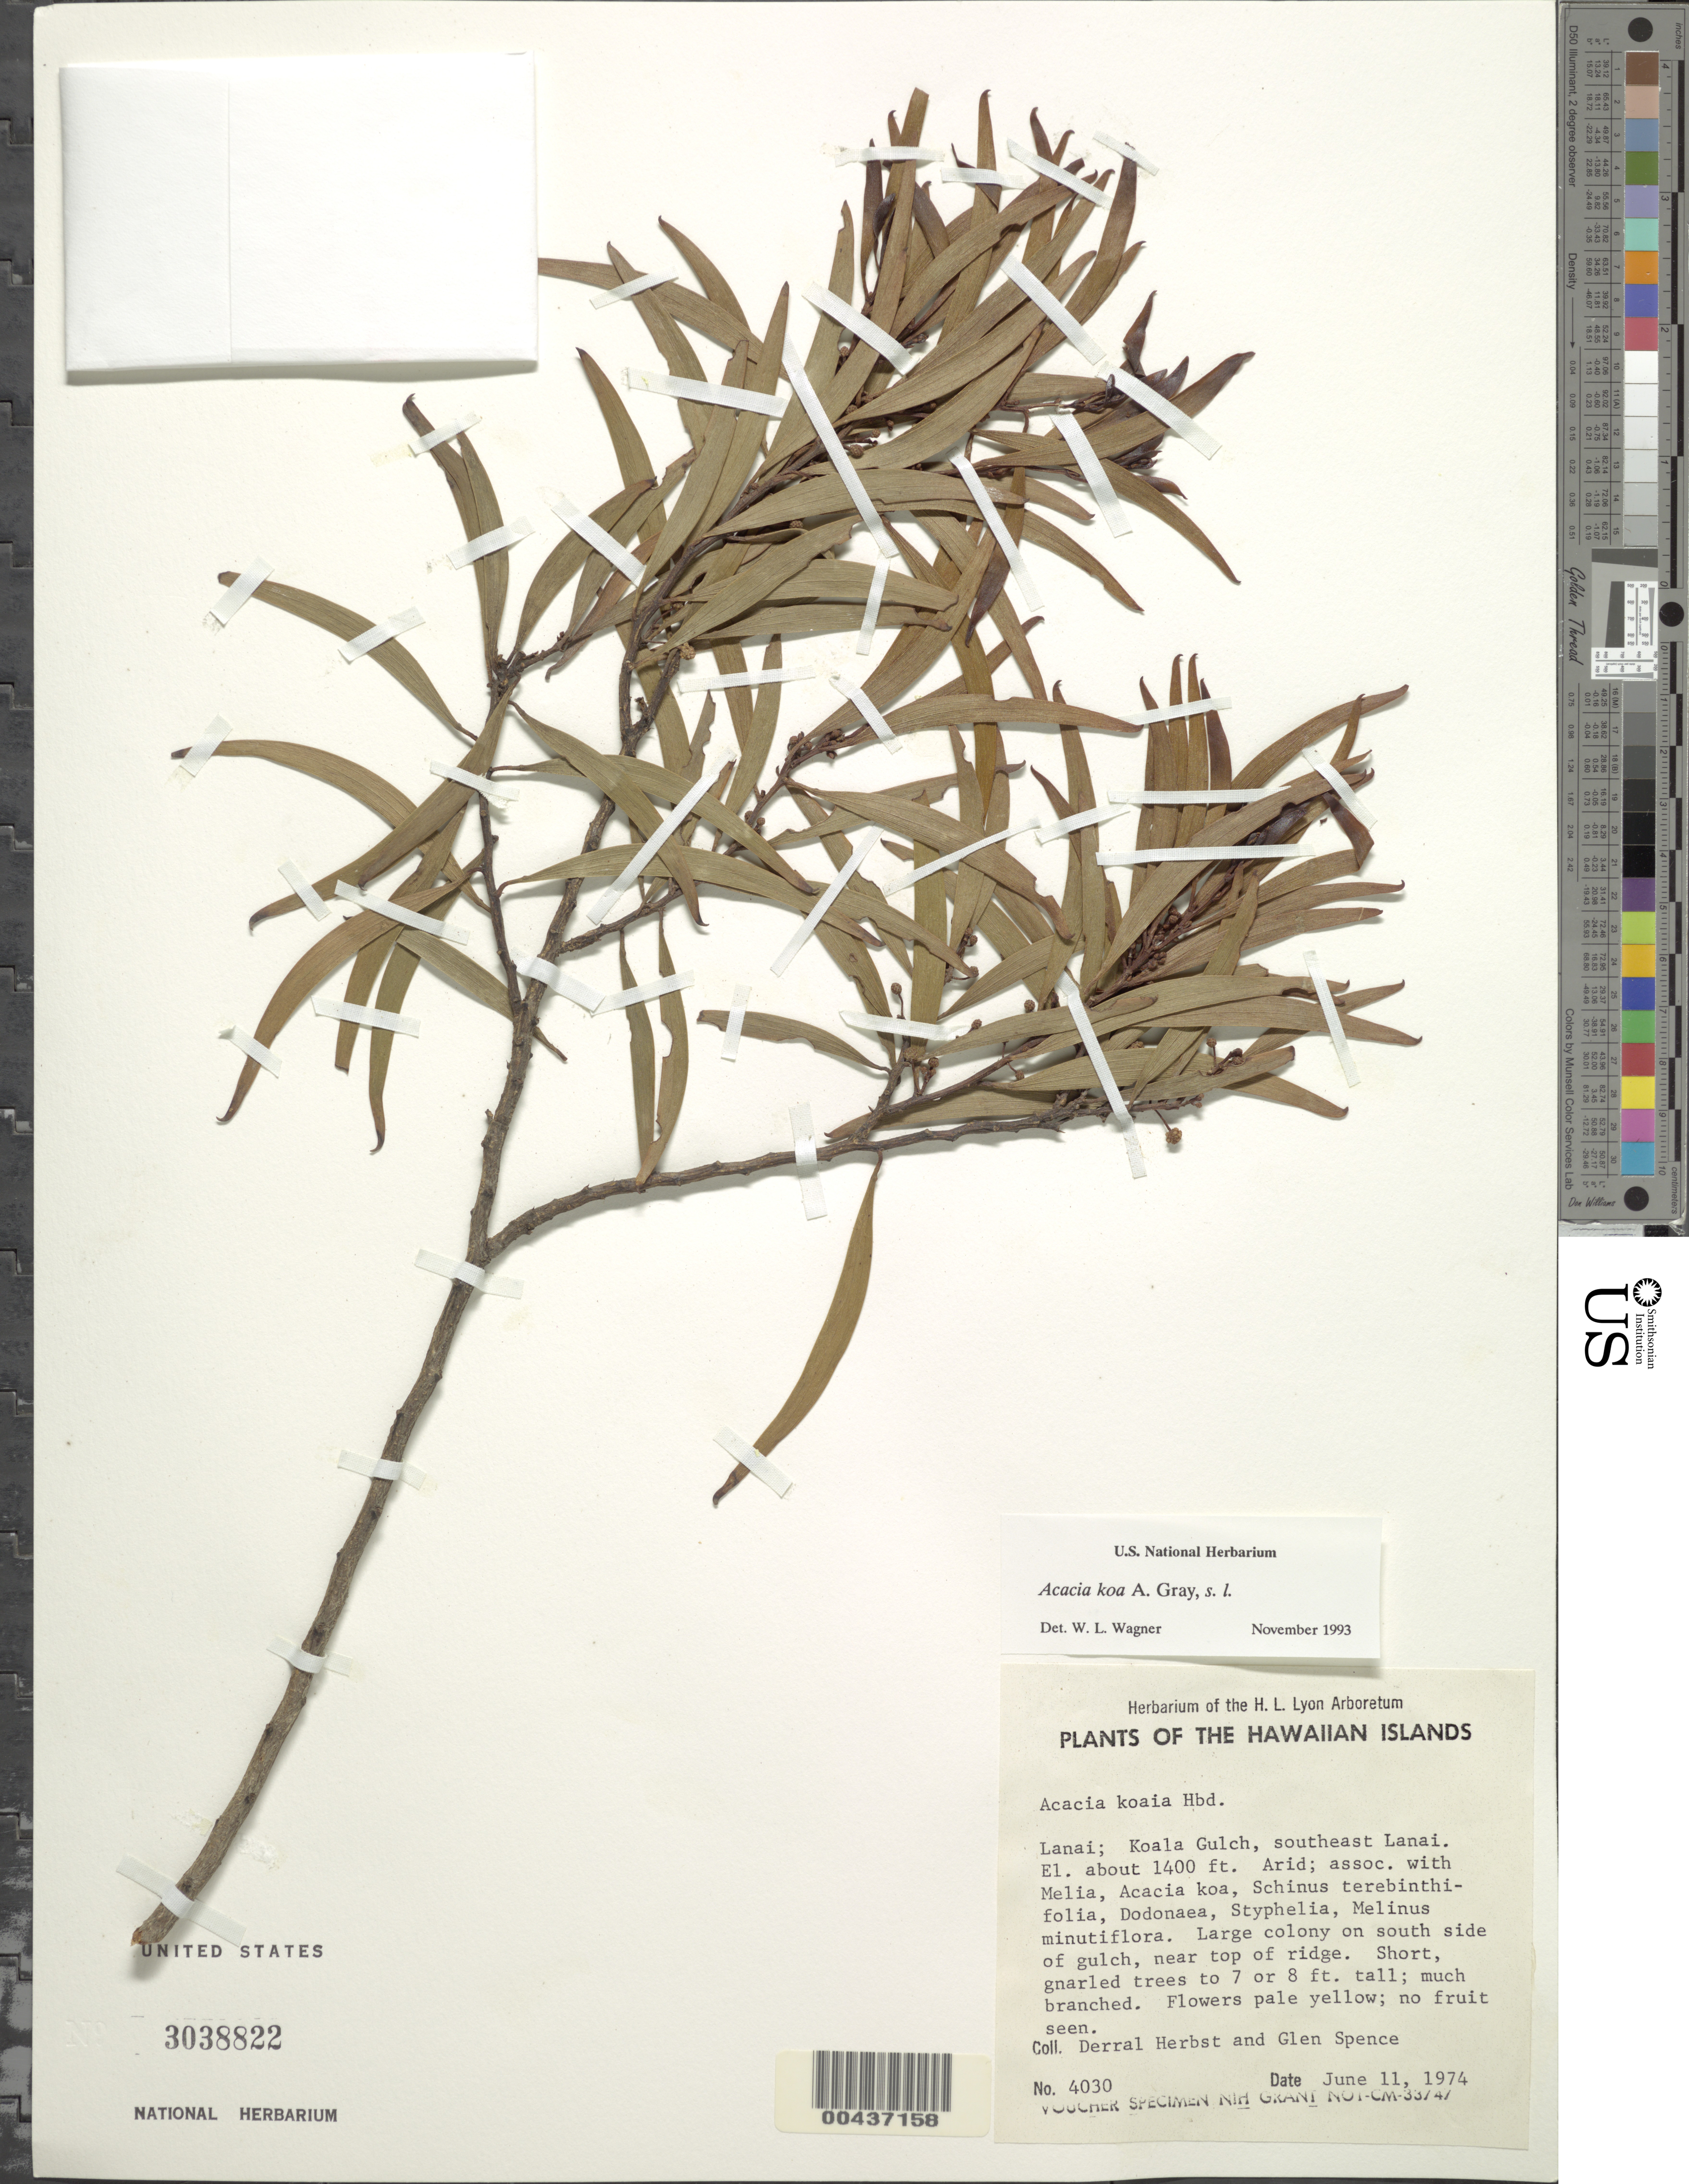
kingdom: Plantae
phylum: Tracheophyta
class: Magnoliopsida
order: Fabales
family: Fabaceae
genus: Acacia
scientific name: Acacia koa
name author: A. Gray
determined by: Wagner, W. L., (BOT), Smithsonian Institution - National Museum of Natural History (UNITED STATES)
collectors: D. R. Herbst & G. Spence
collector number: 4030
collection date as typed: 11 Jun 1974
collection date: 1974-06-11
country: United States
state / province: Hawaii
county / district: Maui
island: Lana'i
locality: Koala Gulch, SE lanai, S side of gulch near top of ridge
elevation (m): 427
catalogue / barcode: US 3038822